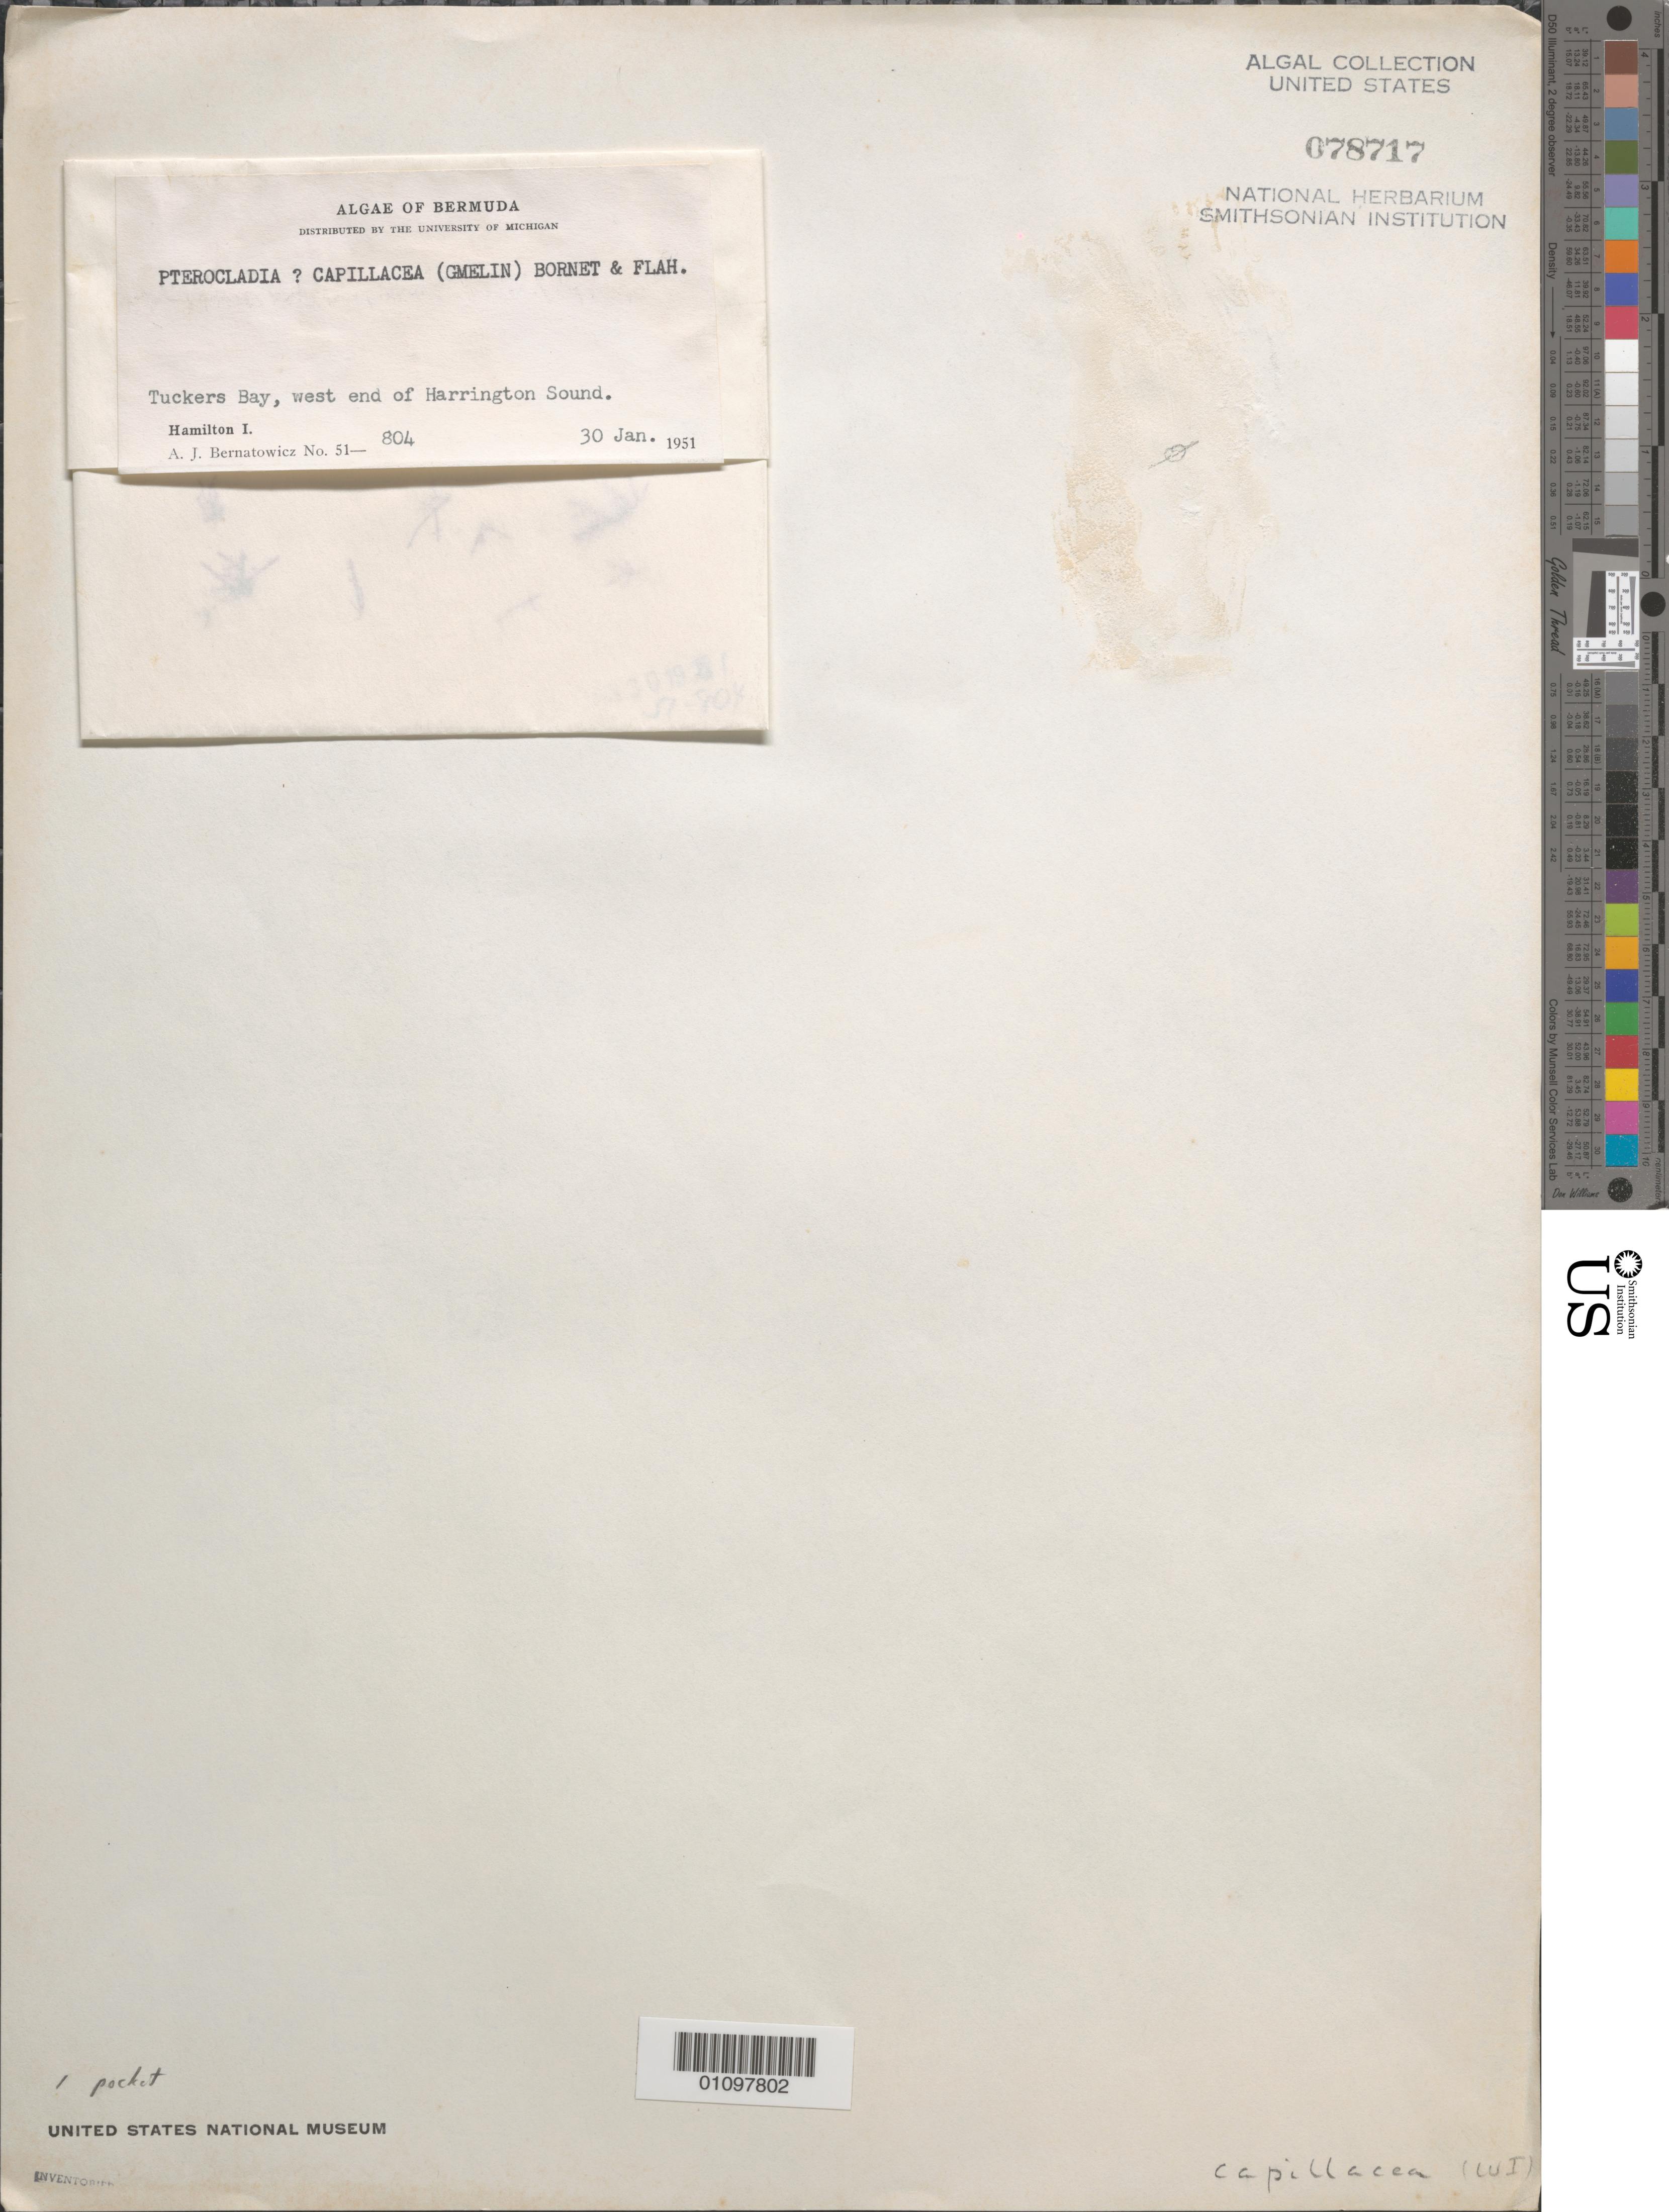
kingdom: Plantae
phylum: Rhodophyta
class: Florideophyceae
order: Gelidiales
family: Pterocladiaceae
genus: Pterocladiella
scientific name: Pterocladiella capillacea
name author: (S.G. Gmel.) Santelices & Hommers.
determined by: Algae name updating Project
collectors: A. Bernatowicz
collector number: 51-804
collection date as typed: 30 Jan 1951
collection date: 1951-01-30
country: Bermuda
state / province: Saint George's (parish)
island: Bermuda Island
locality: Tucker's Town Bay (Tuckers Bay), west end of Harrington Sound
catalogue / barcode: US 78717